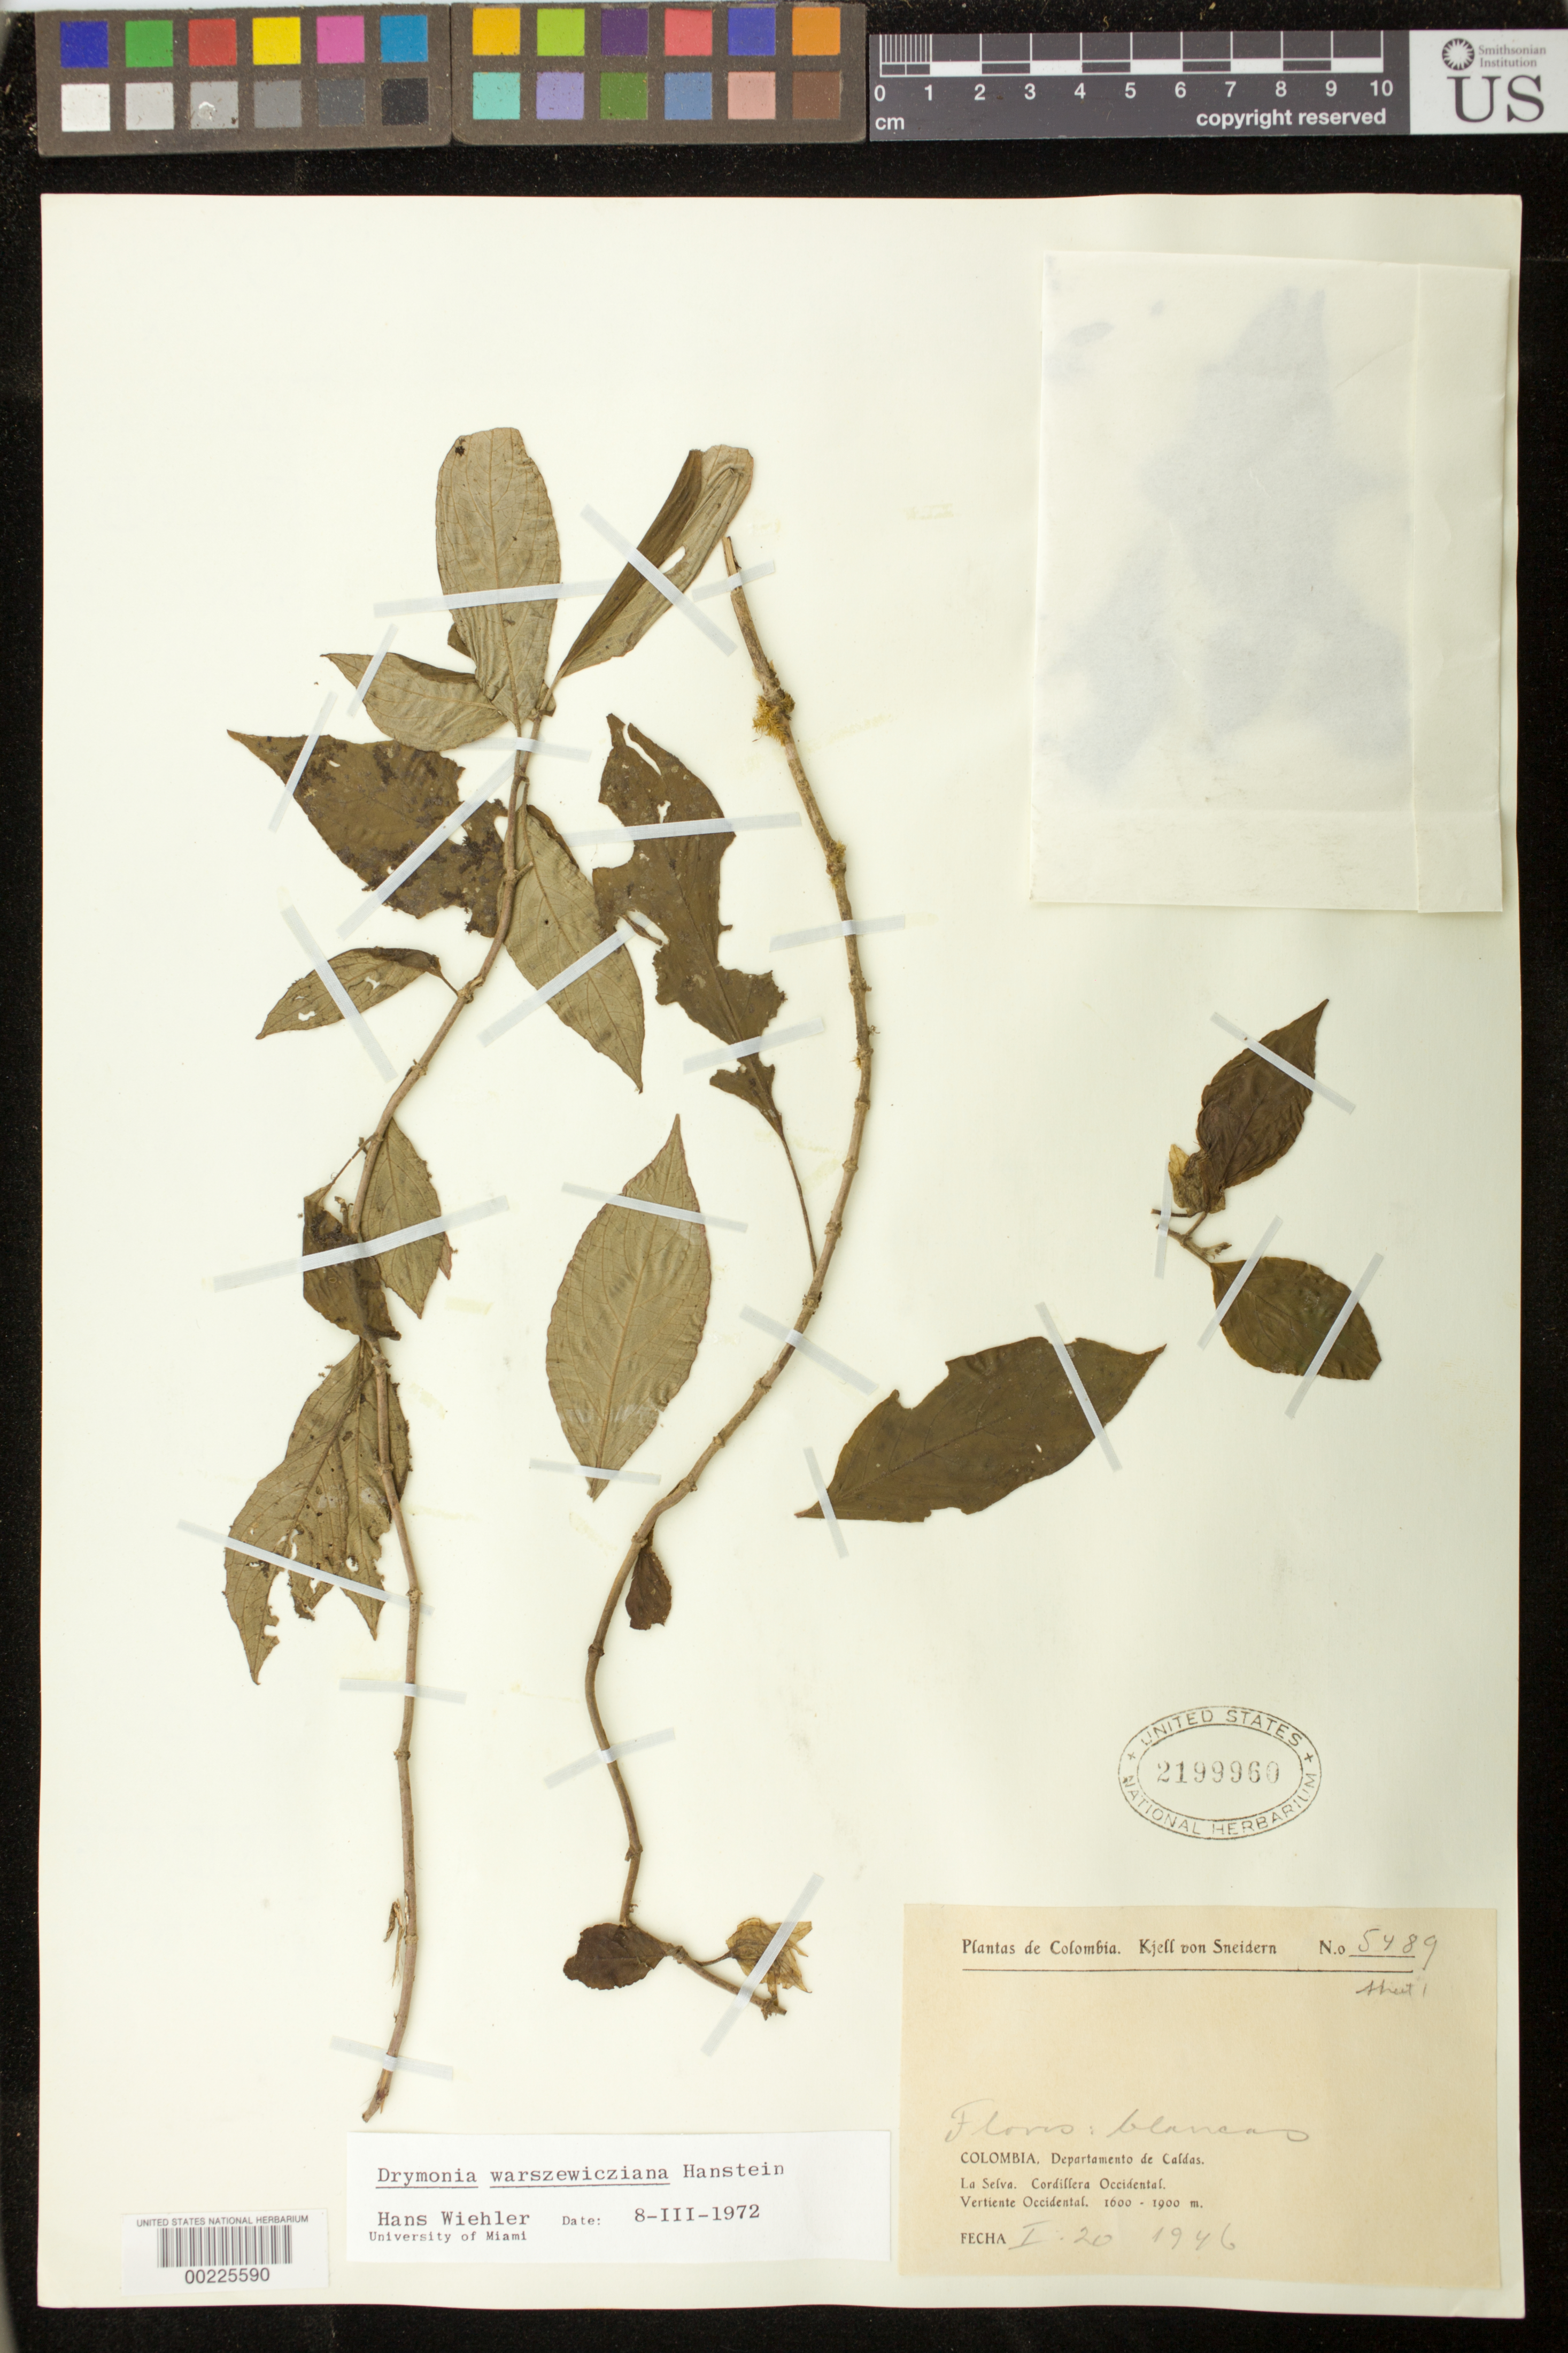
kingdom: Plantae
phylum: Tracheophyta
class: Magnoliopsida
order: Lamiales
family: Gesneriaceae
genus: Drymonia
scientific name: Drymonia warszewicziana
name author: Hanst.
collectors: K. von Sneidern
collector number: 5489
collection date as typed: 20 Jan 1946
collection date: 1946-01-20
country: Colombia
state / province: Caldas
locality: La Selva, Cordillera Occidental, western slope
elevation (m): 1600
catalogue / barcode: US 2199960